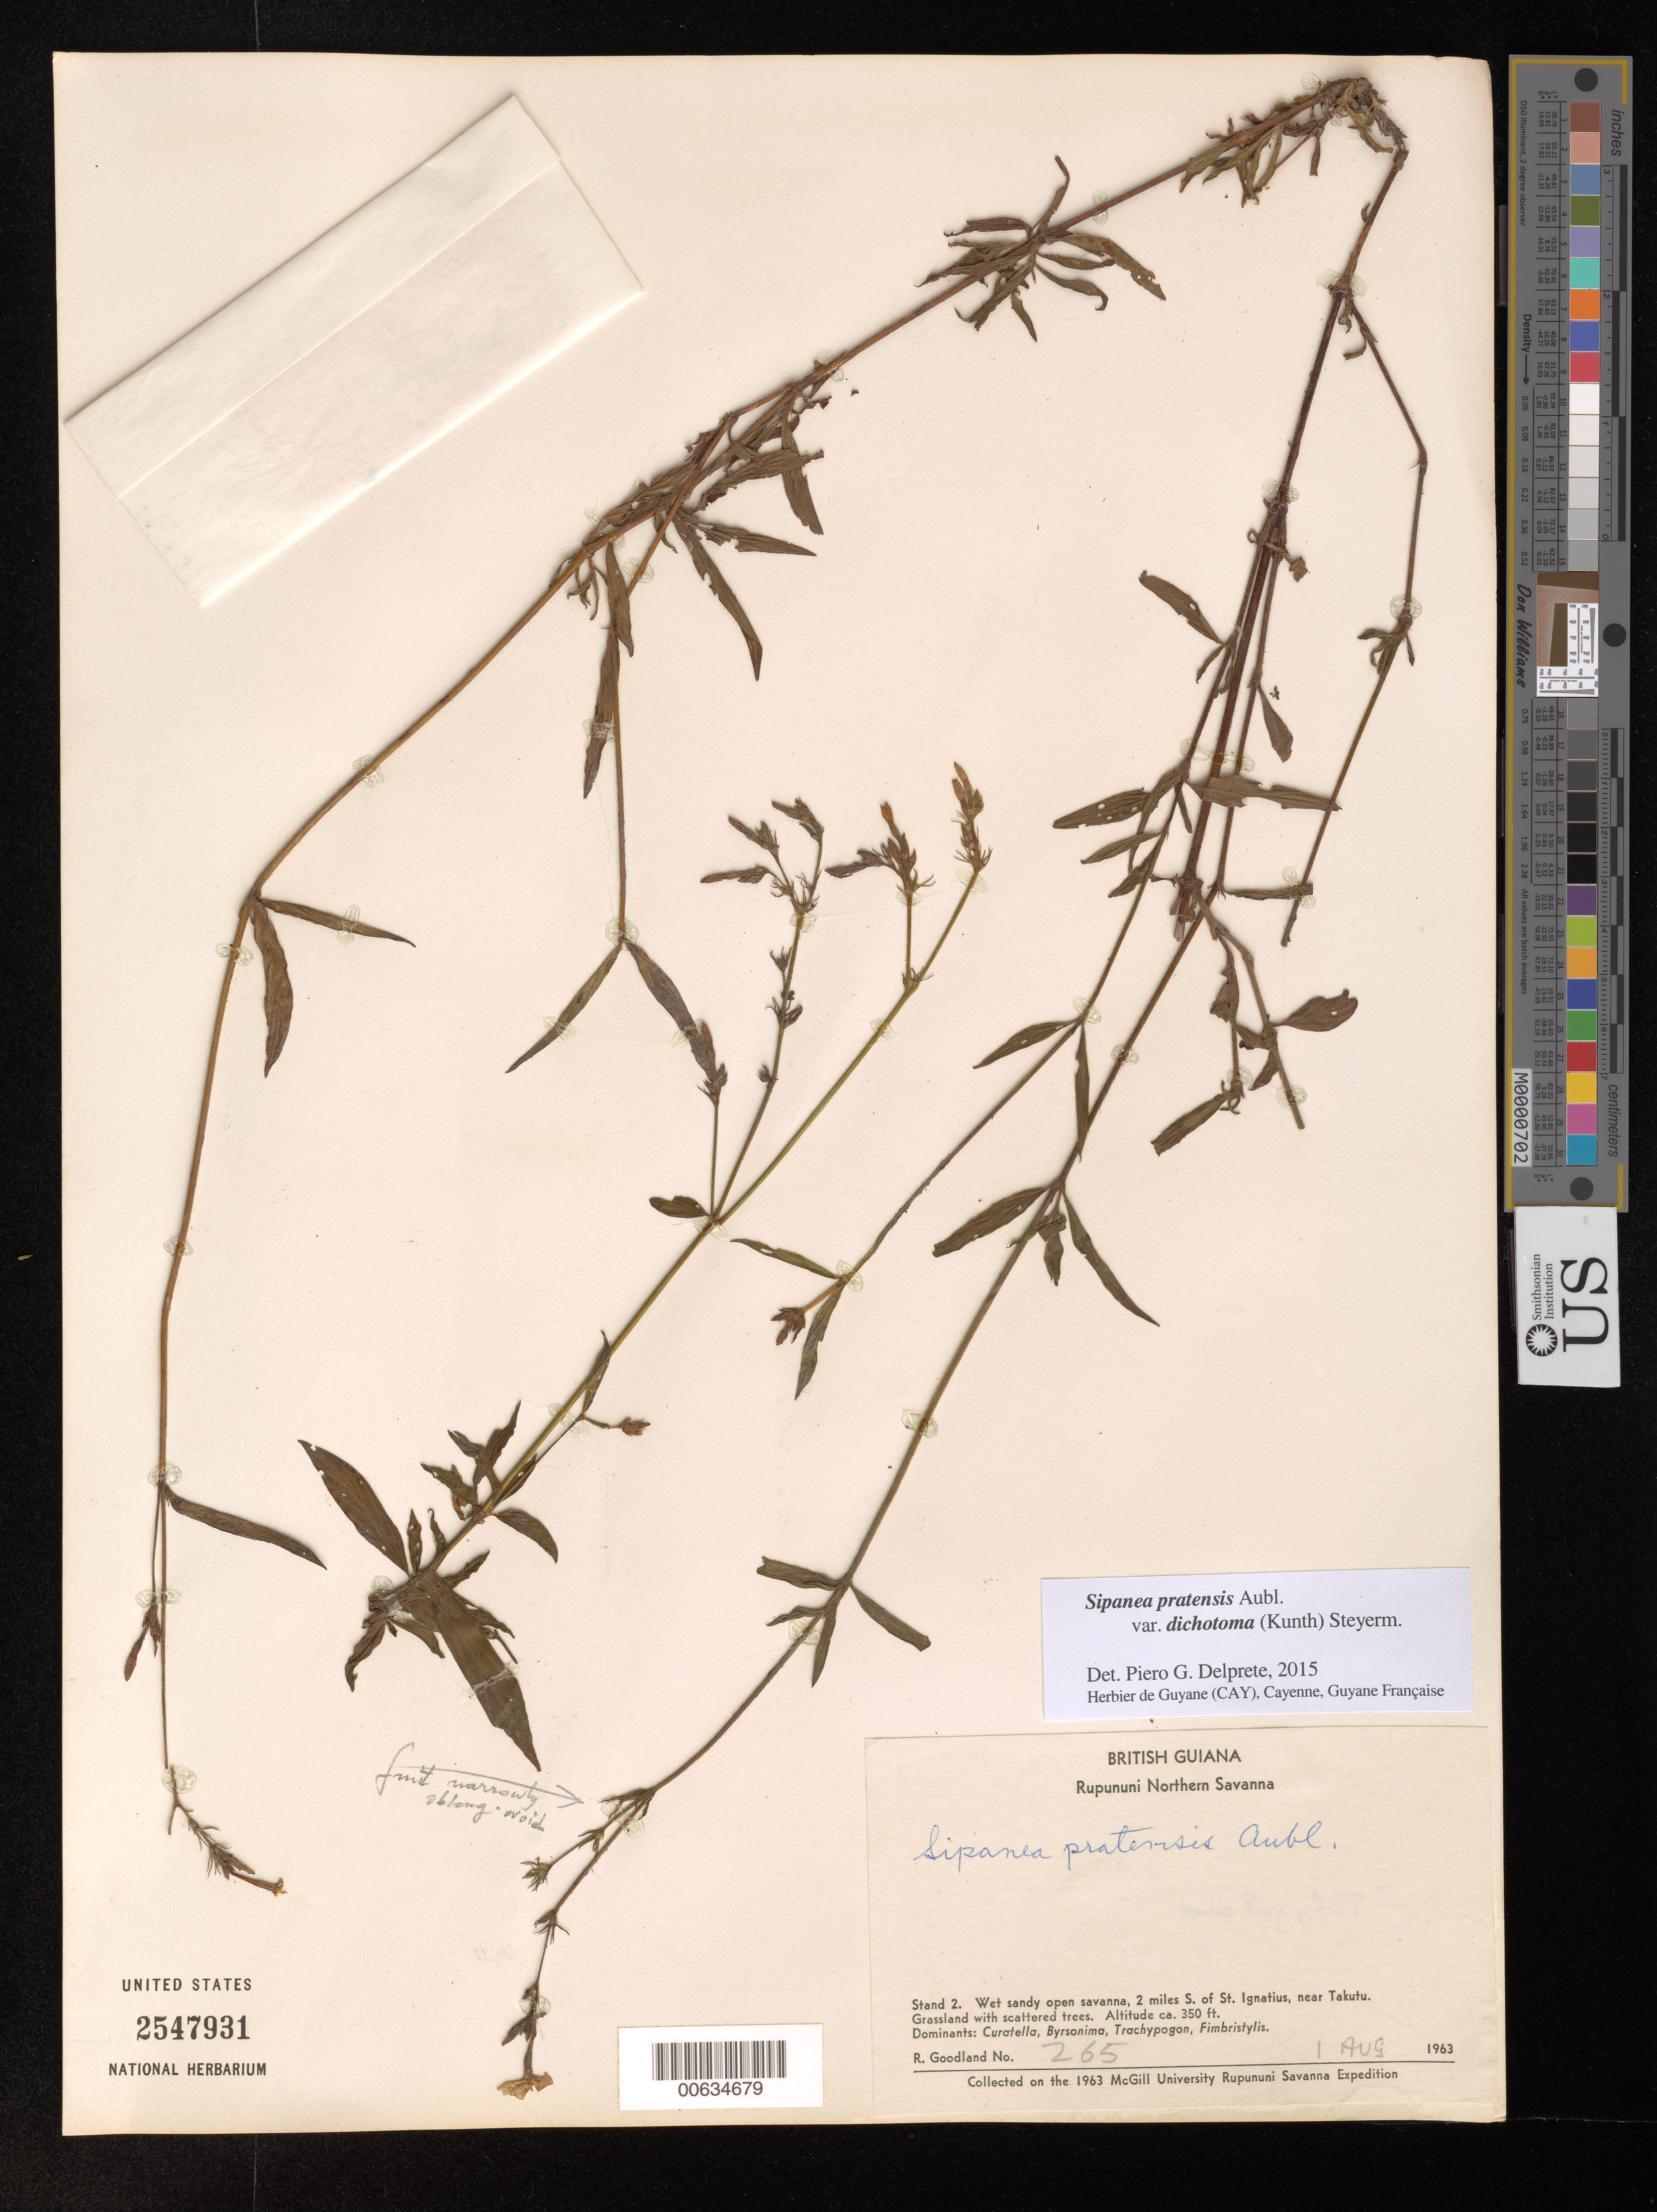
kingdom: Plantae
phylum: Tracheophyta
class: Magnoliopsida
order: Gentianales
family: Rubiaceae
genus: Sipanea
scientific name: Sipanea pratensis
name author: Aubl.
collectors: R. Goodland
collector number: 265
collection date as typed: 1-Aug-63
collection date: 1963-08-01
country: Guyana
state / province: U. Takutu-U. Essequibo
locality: Rupununi Northern Savanna, St. Ignatius, 2 mi. S of; near Takutu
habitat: Grassland with scattered trees. Dominants: Curatella, Byrsonima, Trachypogon, Fimbristylis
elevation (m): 107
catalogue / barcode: US 2547931